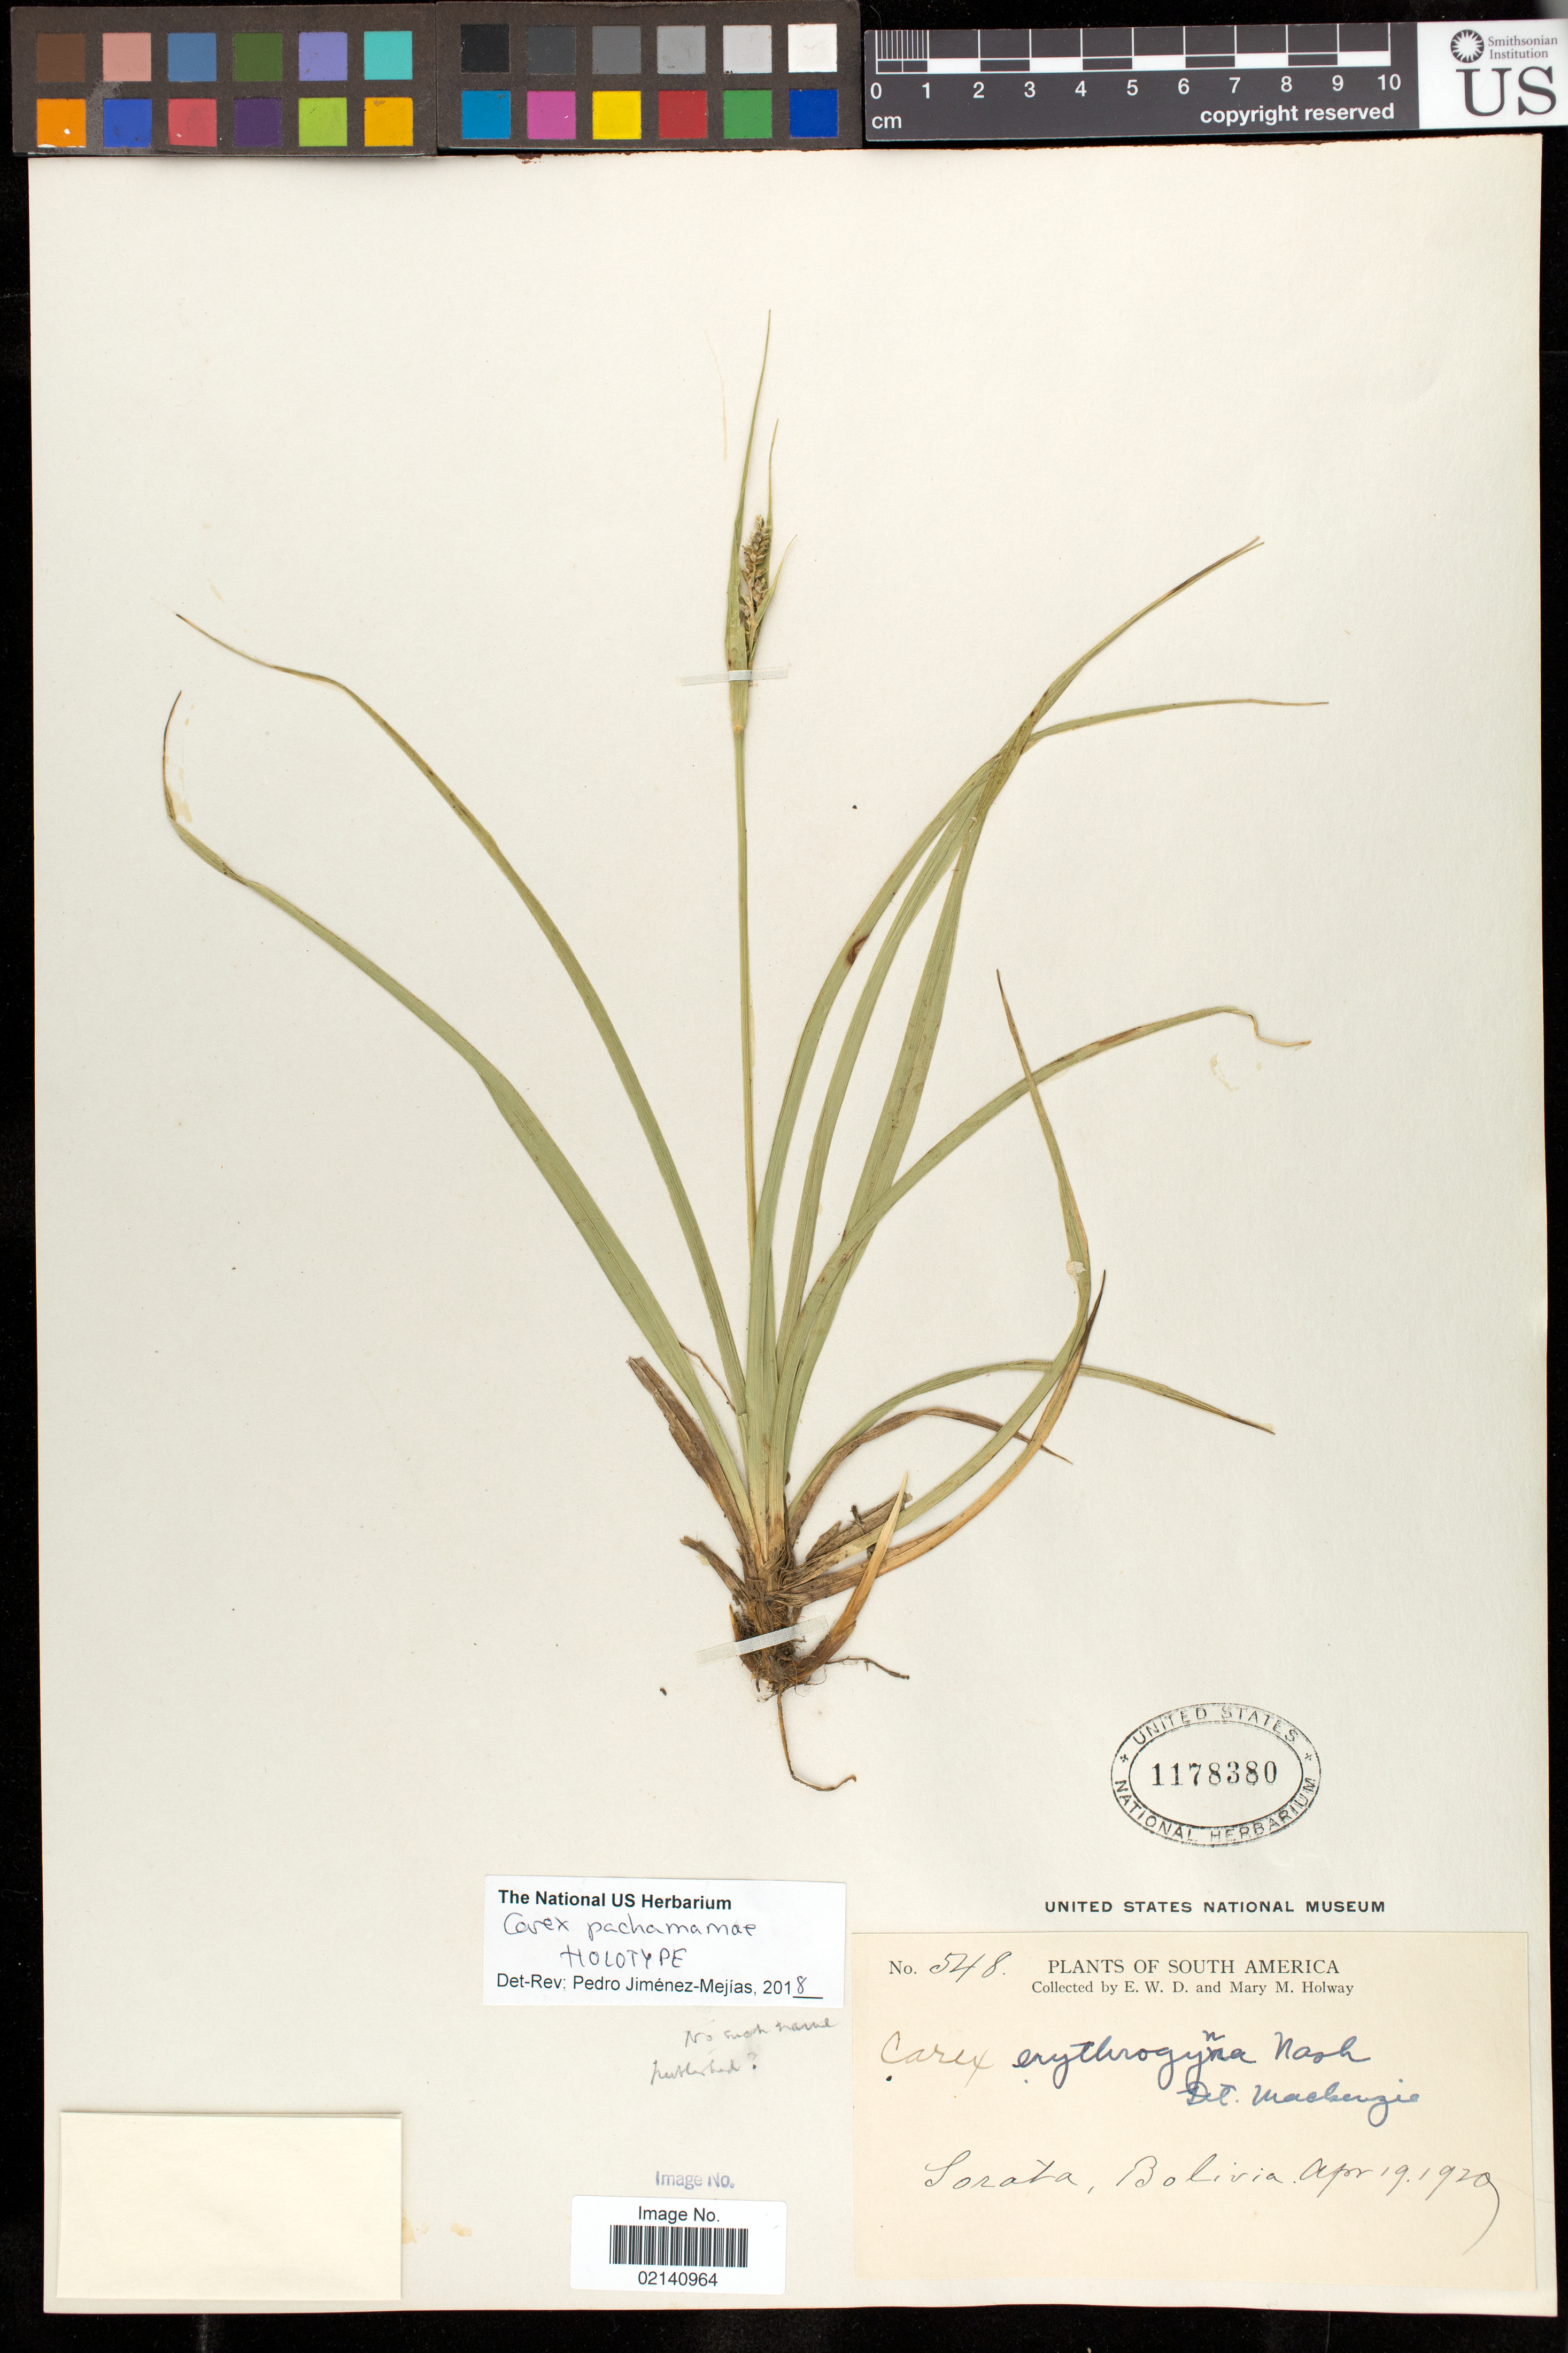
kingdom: Plantae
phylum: Tracheophyta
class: Liliopsida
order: Poales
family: Cyperaceae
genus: Carex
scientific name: Carex pachamamae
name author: Jim.Mejías & Reznicek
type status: Holotype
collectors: E. W. D. Holway & M. M. Holway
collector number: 548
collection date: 1920-04-19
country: Bolivia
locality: Sorata, Bolivia.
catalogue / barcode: US 1178380